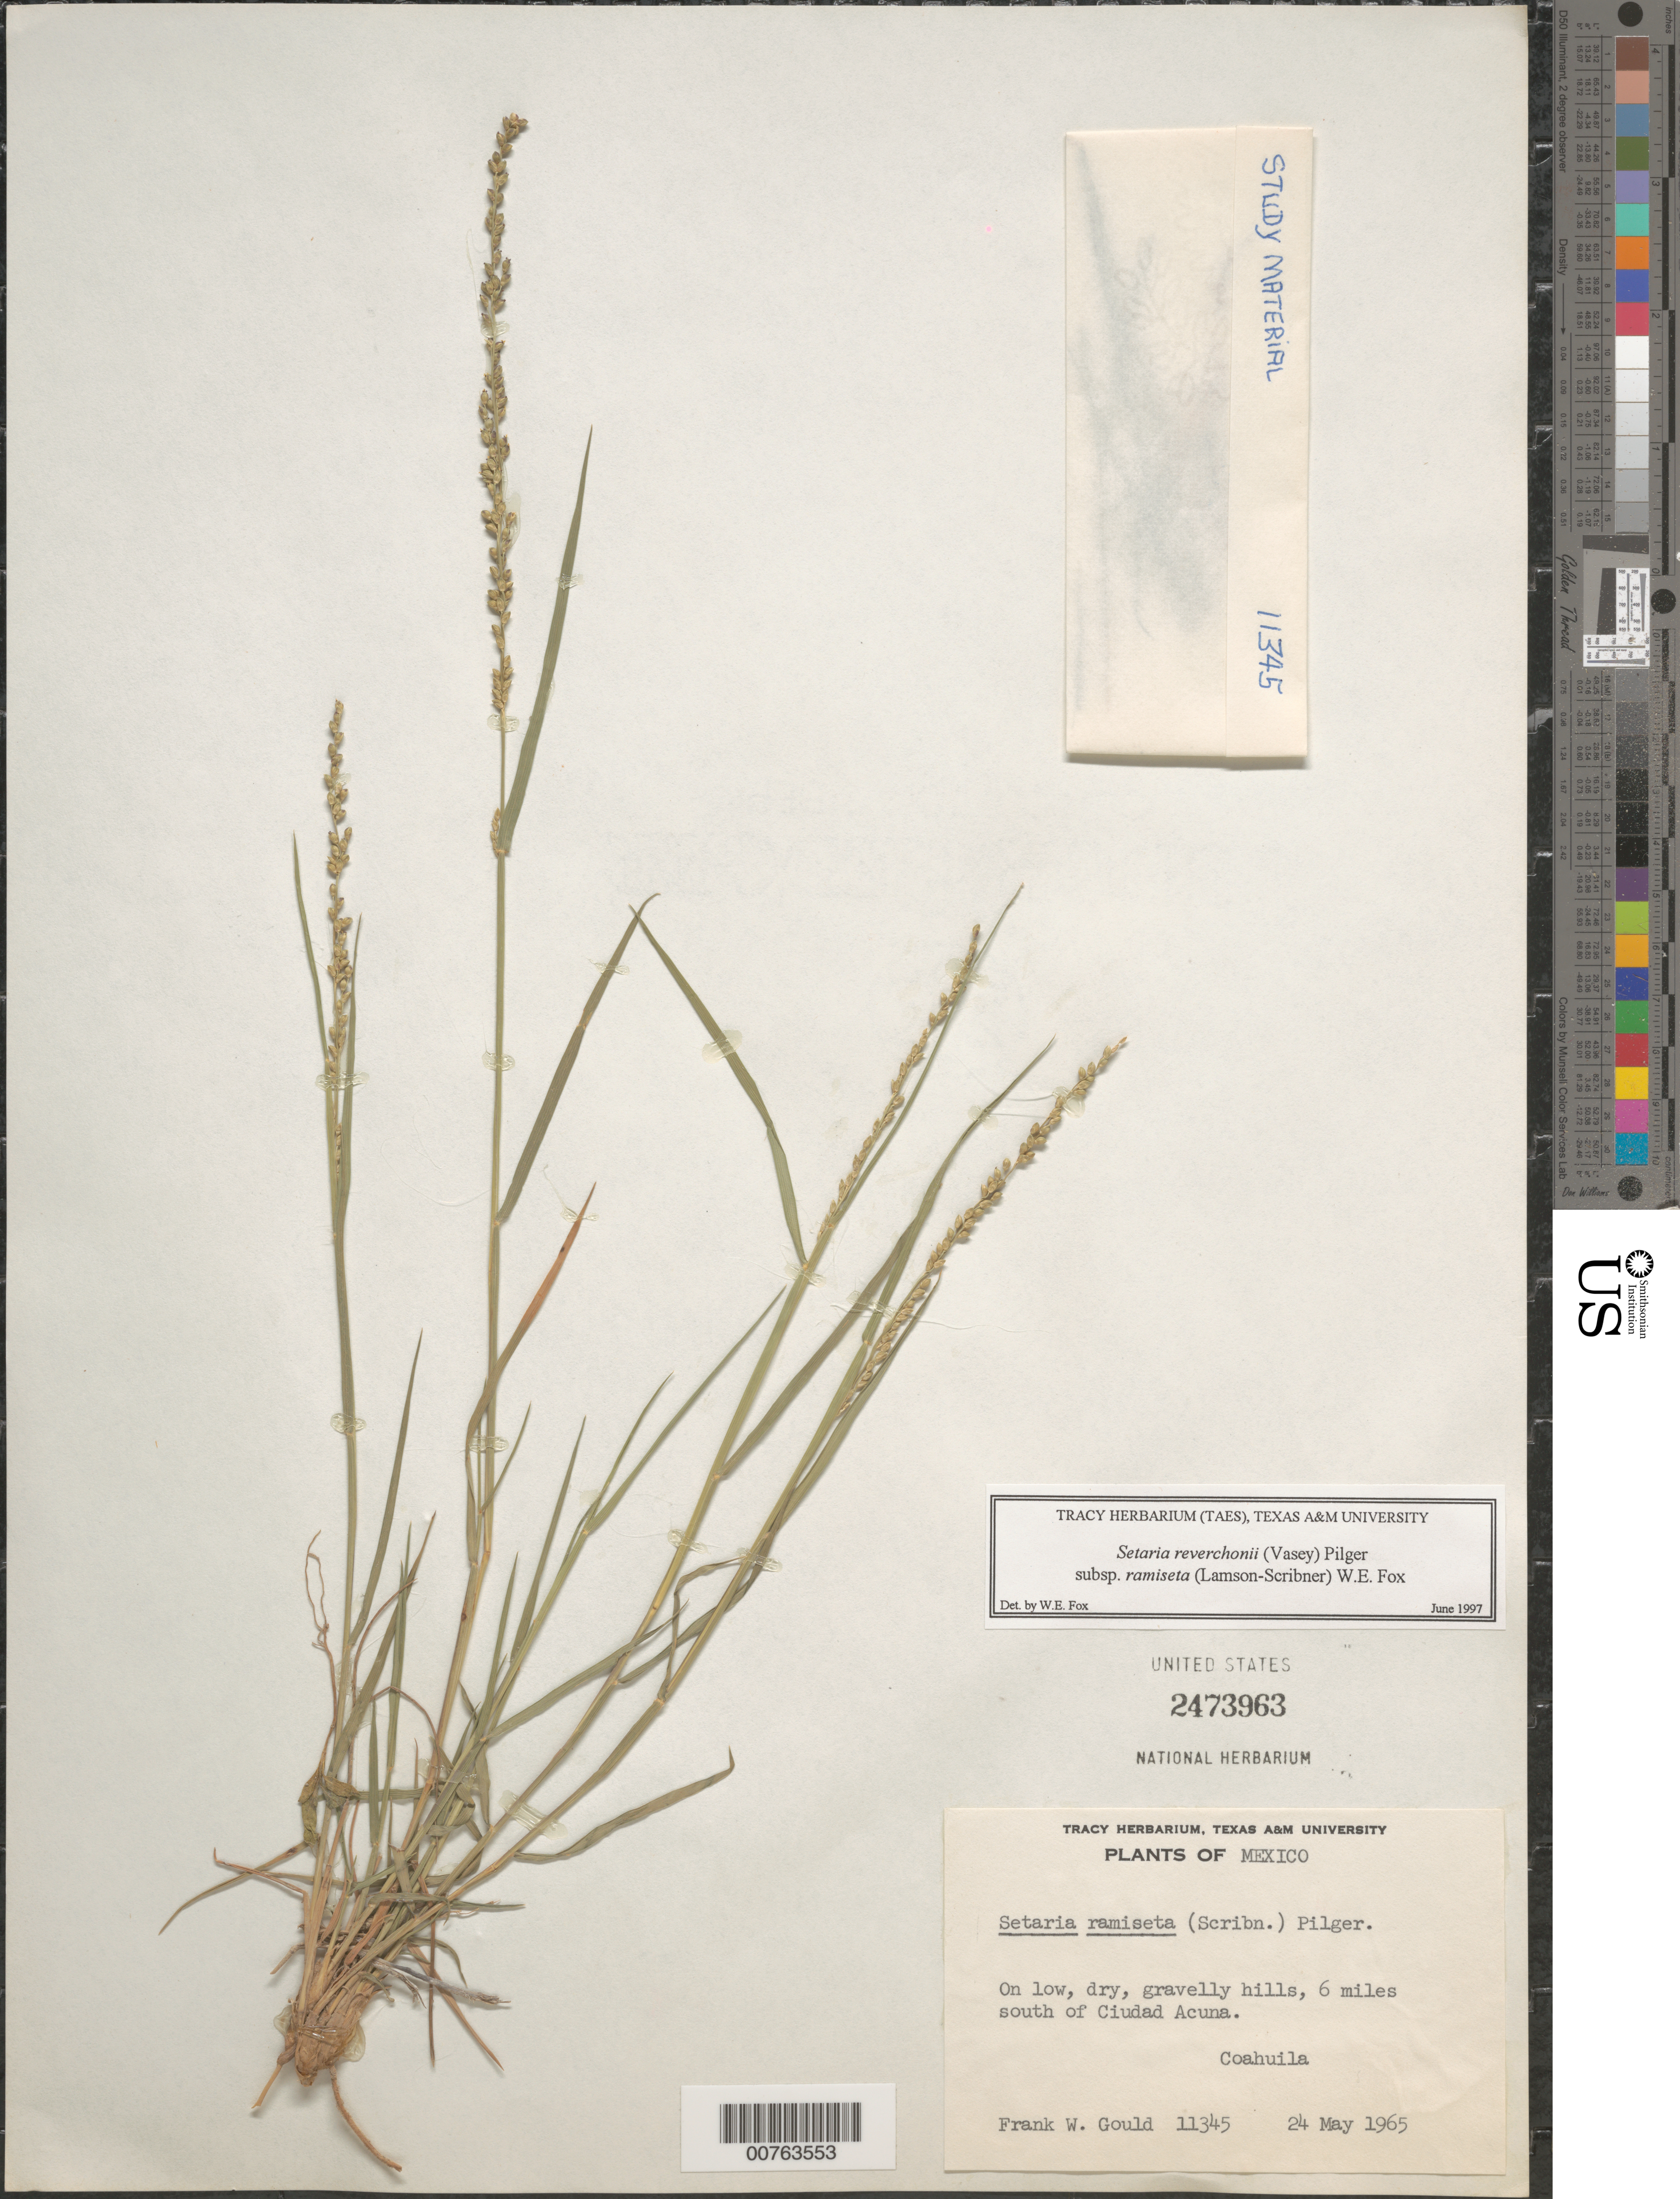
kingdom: Plantae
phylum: Tracheophyta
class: Liliopsida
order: Poales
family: Poaceae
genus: Setaria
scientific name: Setaria reverchonii subsp. ramiseta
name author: (Scribn.) W.E. Fox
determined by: Fox, W. E.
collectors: F. W. Gould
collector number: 11345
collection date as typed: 24 May 1965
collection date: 1965-05-24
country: Mexico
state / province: Coahuila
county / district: Acuña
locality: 6 mi S of Ciudad Acuña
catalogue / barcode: US 2473963